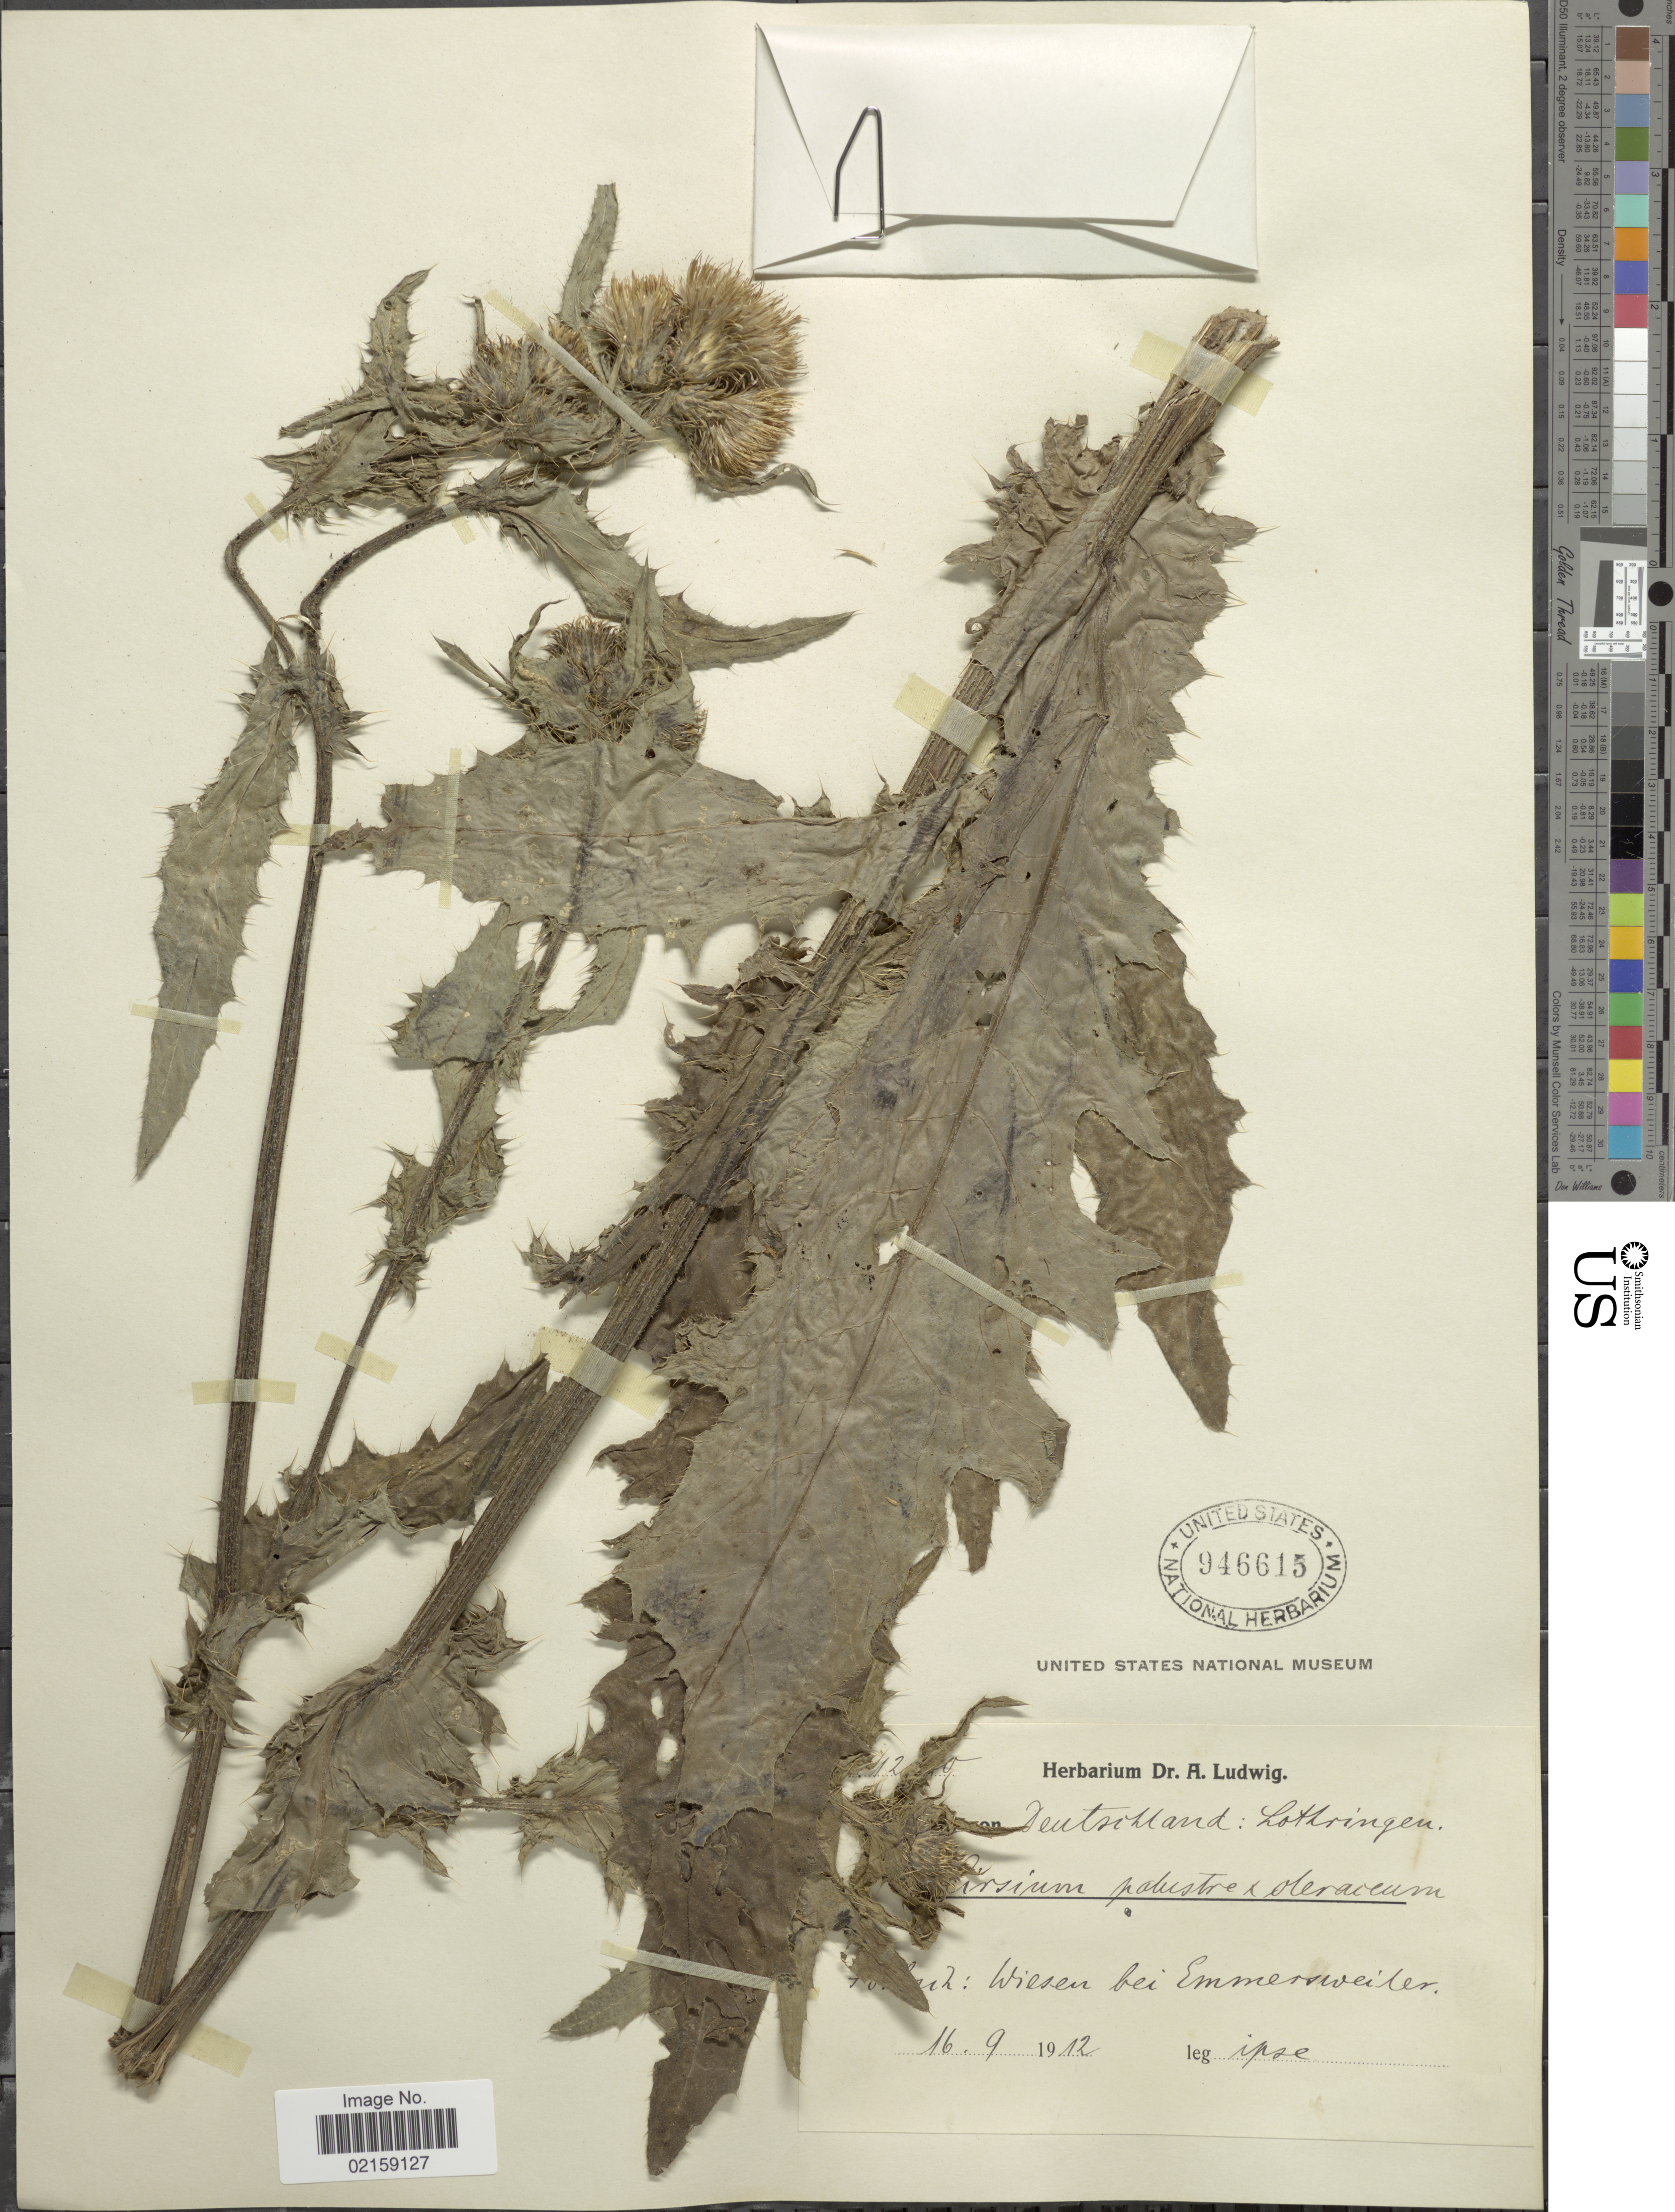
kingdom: Plantae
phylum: Tracheophyta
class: Magnoliopsida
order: Asterales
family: Asteraceae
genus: Cirsium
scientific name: Cirsium palustre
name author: (L.) Coss. ex Scop.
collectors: A. Ludwig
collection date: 1912-09-16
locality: .. [illegible text]Wiesen bei Emmerweiler. [interpreted]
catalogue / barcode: US 946615